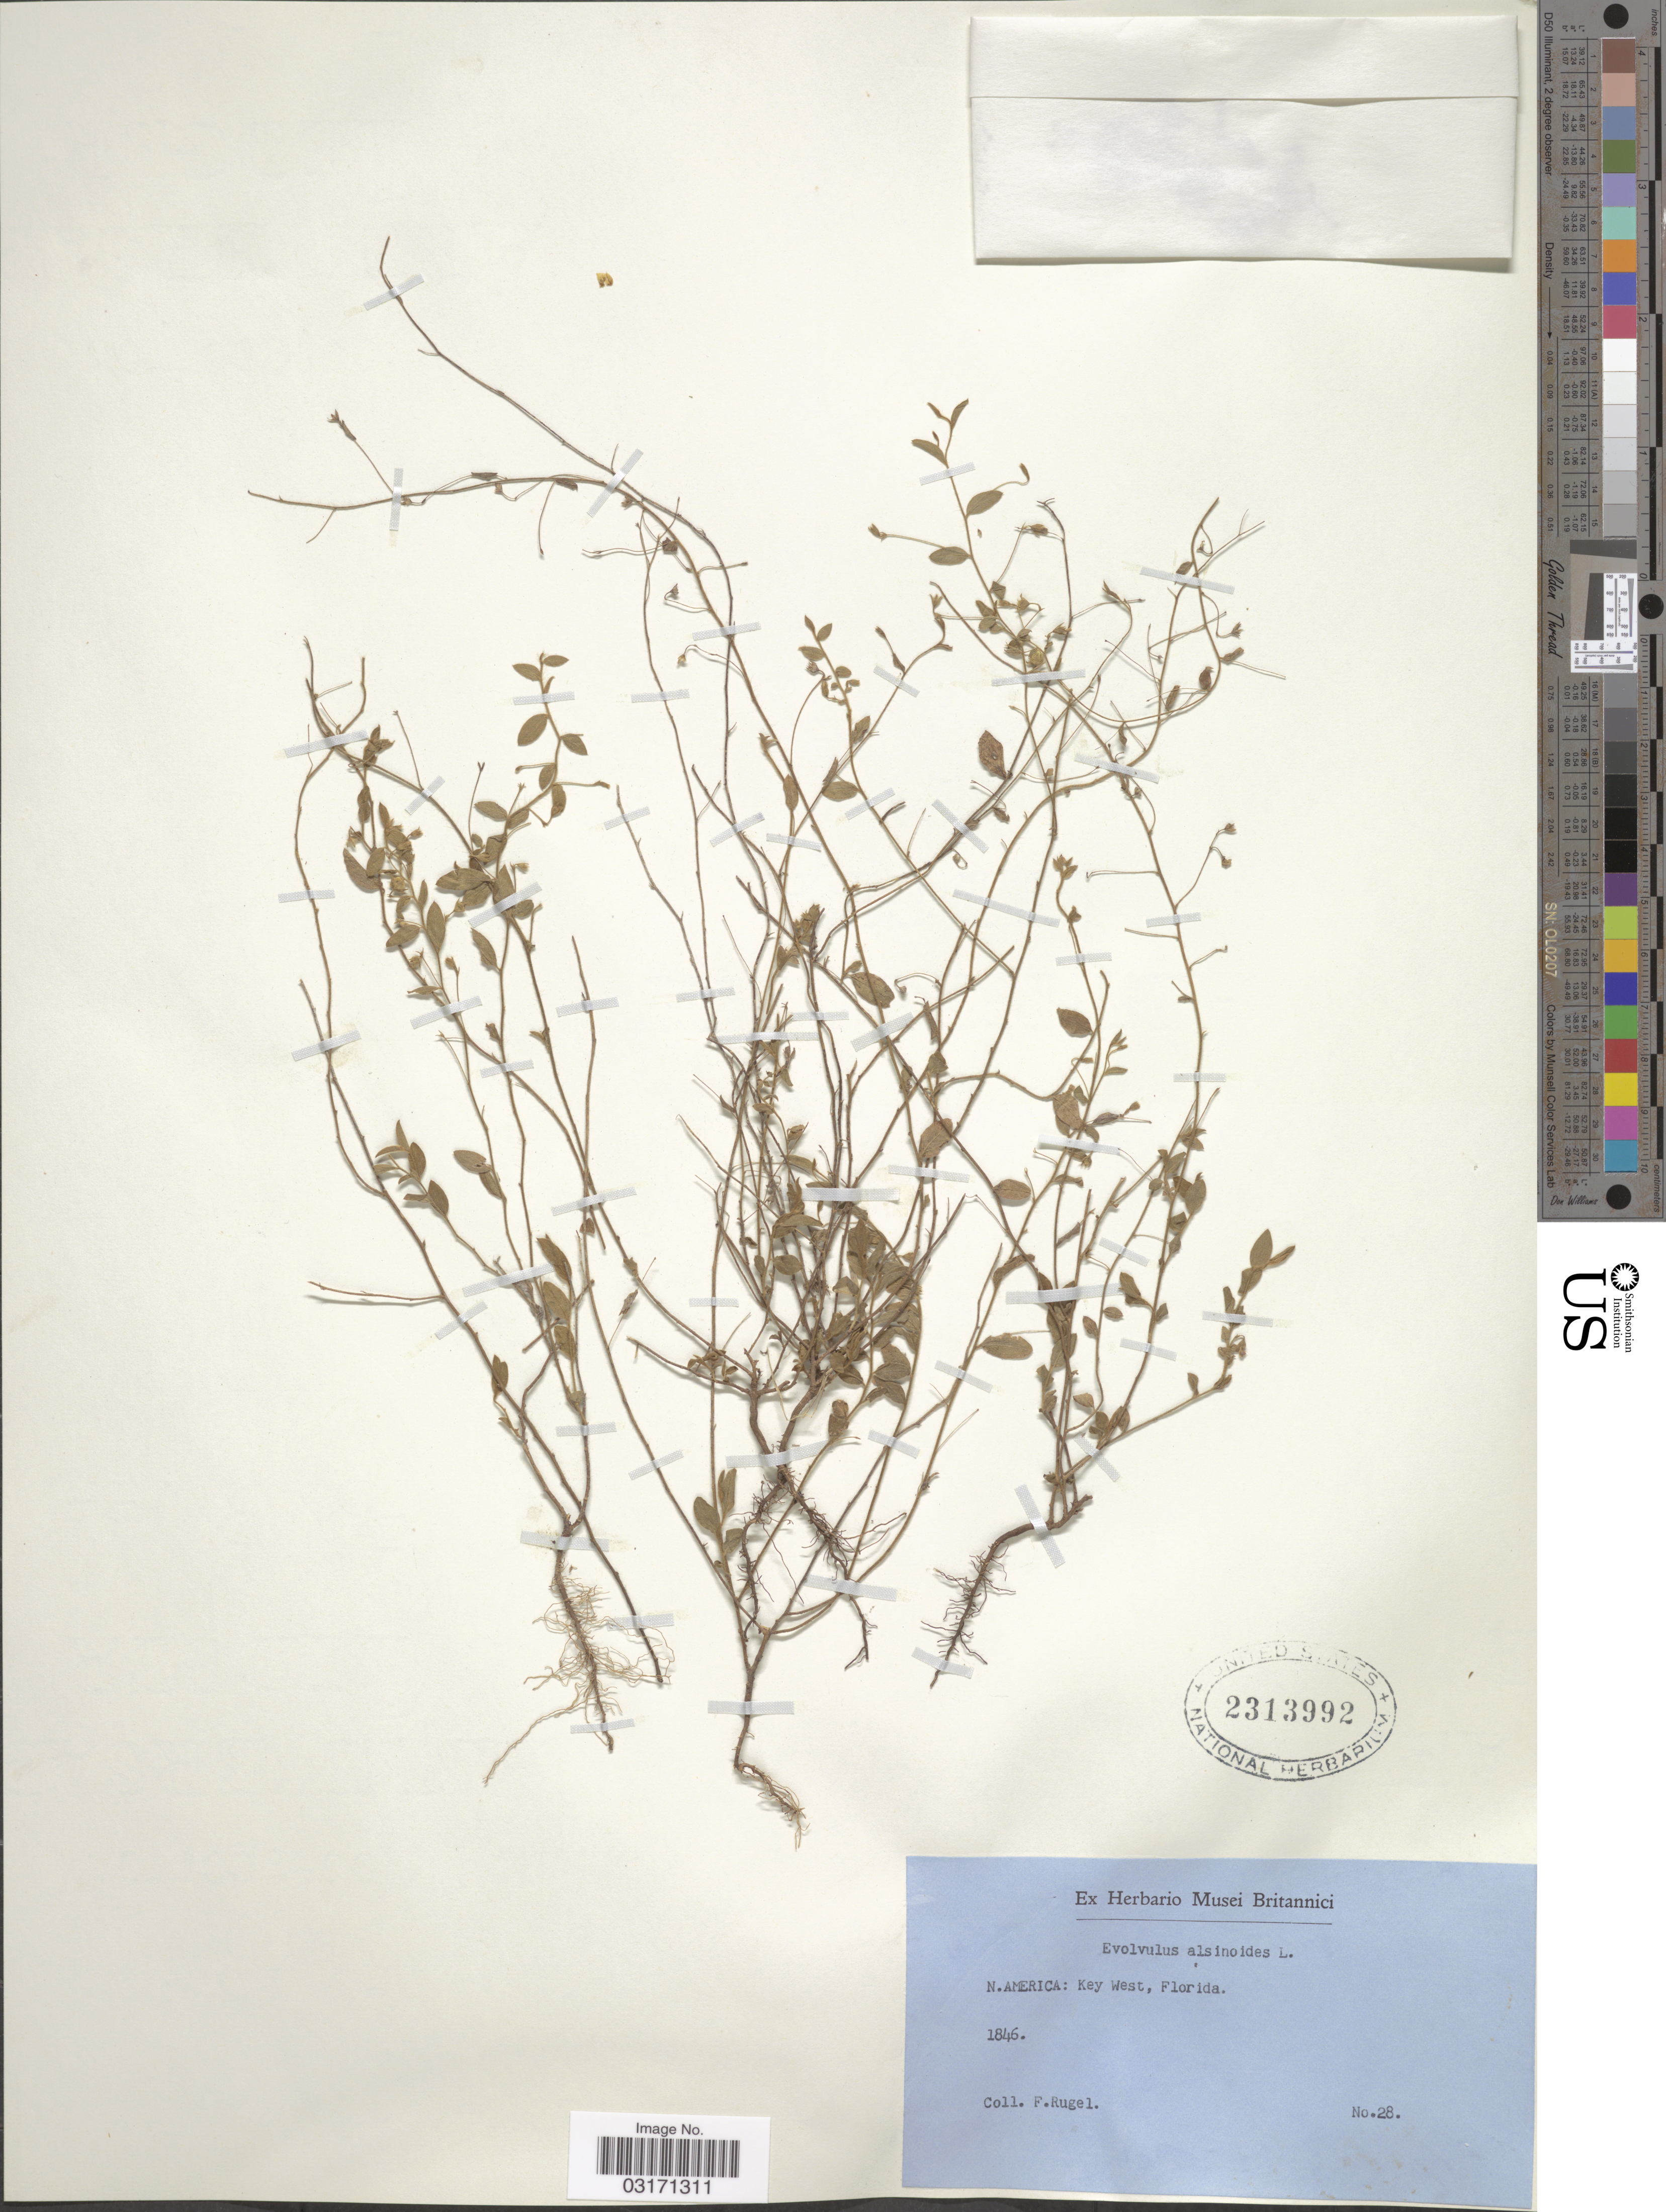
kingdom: Plantae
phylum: Tracheophyta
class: Magnoliopsida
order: Solanales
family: Convolvulaceae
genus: Evolvulus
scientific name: Evolvulus alsinoides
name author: (L.) L.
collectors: F. Rugel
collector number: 28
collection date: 1846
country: United States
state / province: Florida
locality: Key West.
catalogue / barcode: US 2313992